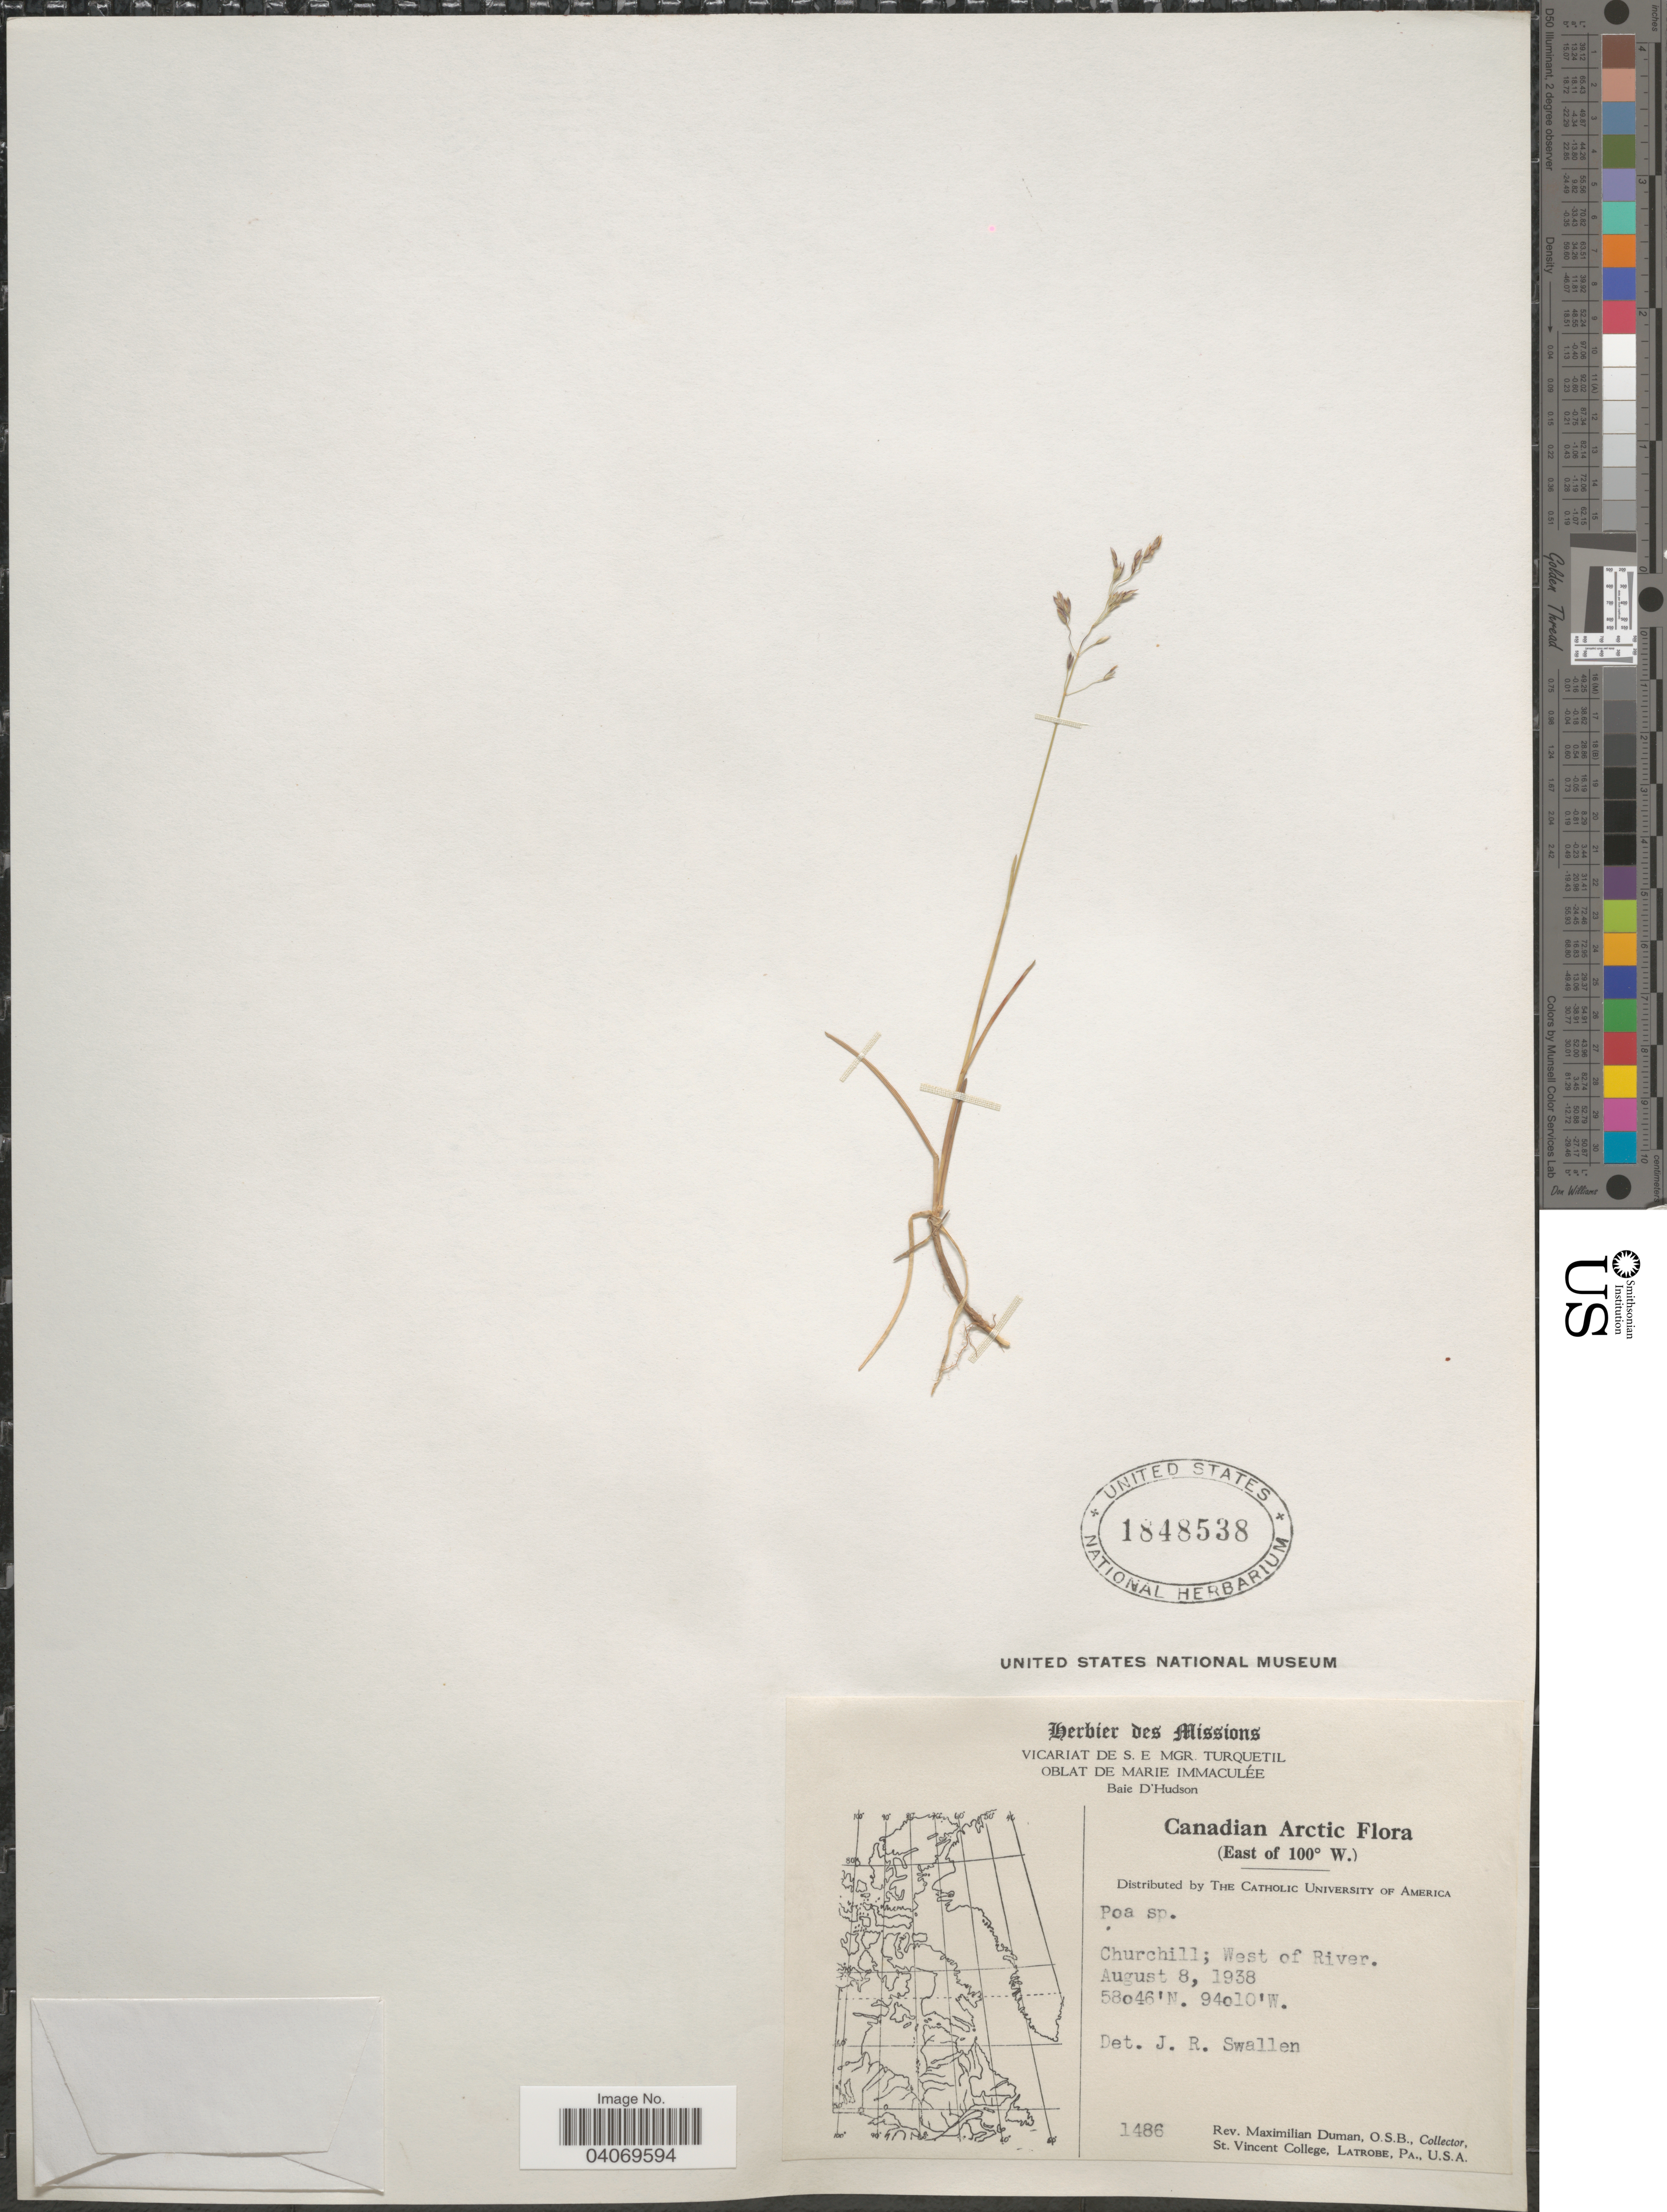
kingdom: Plantae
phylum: Tracheophyta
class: Liliopsida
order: Poales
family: Poaceae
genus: Poa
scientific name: Poa sp.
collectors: M. Duman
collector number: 1486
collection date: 1938-08-08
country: Canada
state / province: Manitoba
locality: Herbier des Missions. Baie D'Hudson [unsure placement]. Canadian Arctic (East of 100º W.). Churchill; West of River.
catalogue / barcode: US 1848538